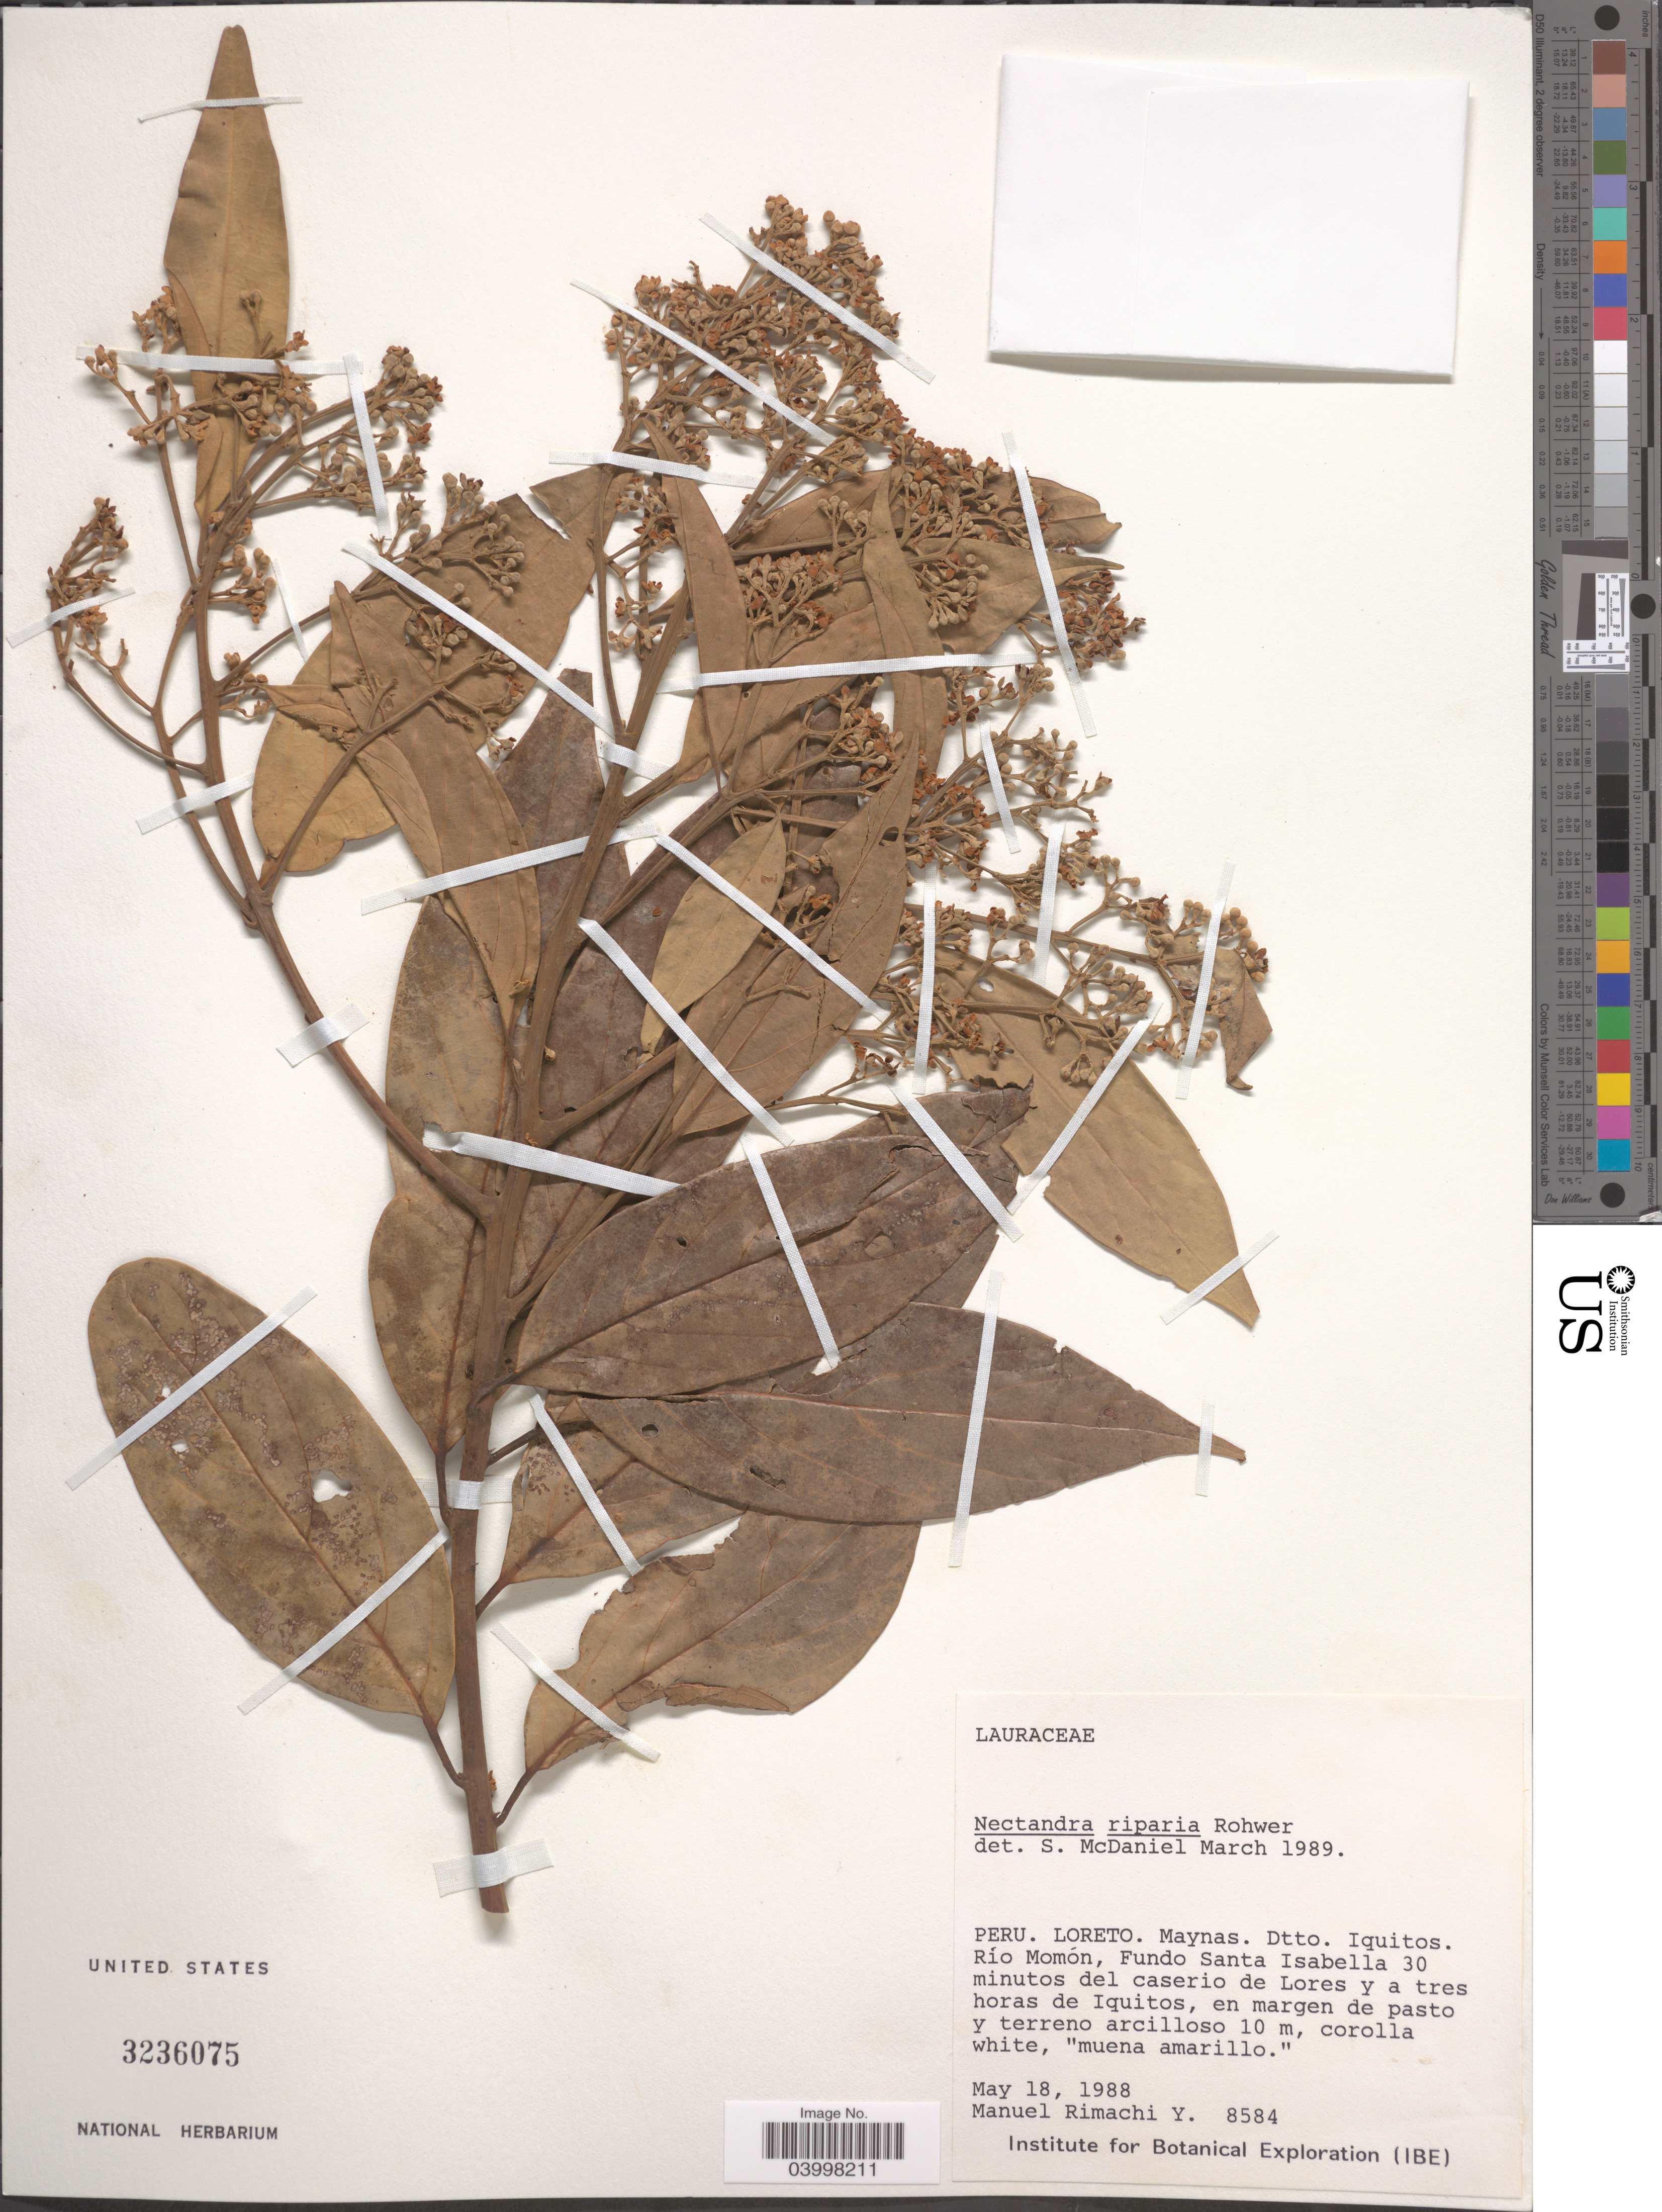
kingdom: Plantae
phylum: Tracheophyta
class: Magnoliopsida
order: Laurales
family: Lauraceae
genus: Nectandra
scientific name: Nectandra riparia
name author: Rohwer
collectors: M. Rimachi Y.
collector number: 8584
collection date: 1988-05-18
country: Peru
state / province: Loreto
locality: Maynas. Dtto. Iquitos. Río Momón, Fundo Santa Isabella 30 minutos del caserio de Lores y a tres horas de Iquitos, en margen de pasto y terreno arcilloso 10 m.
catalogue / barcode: US 3236075